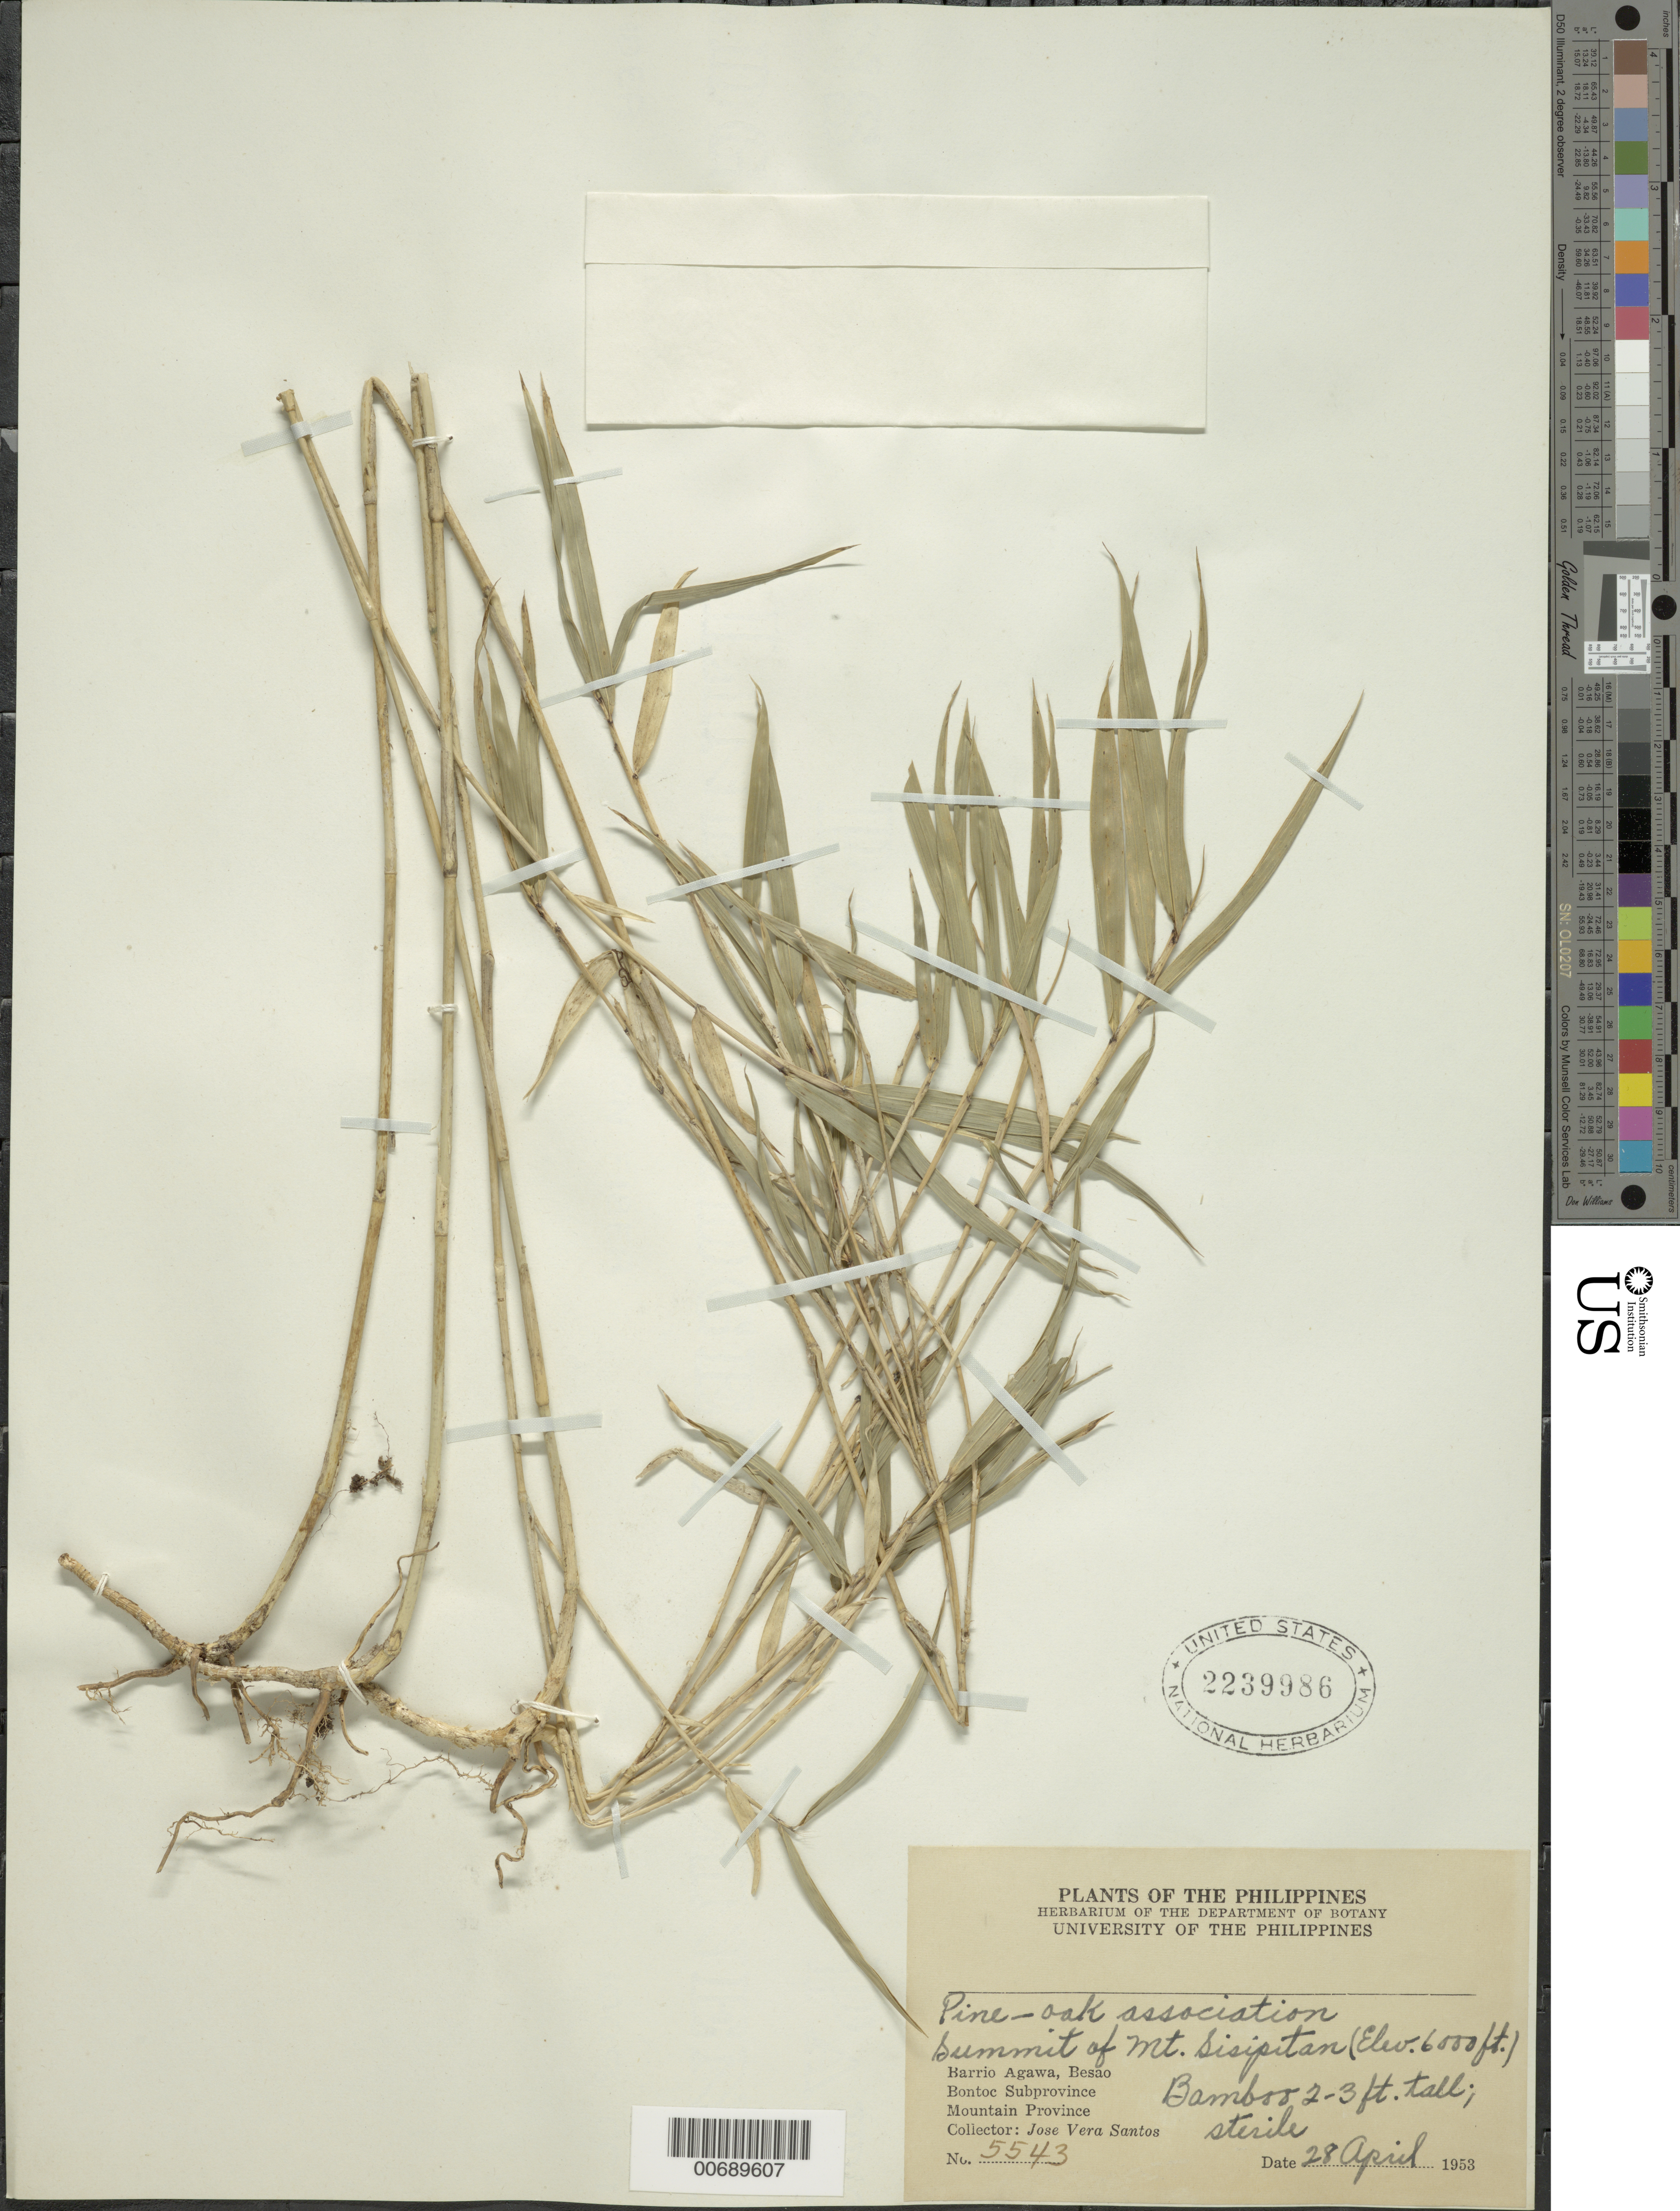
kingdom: Plantae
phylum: Tracheophyta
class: Liliopsida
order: Poales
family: Poaceae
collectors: J. V. Santos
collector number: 5543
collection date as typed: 28 Apr 1953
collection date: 1953-04-28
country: Philippines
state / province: Cordillera (Administrative Region)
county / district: Mountain province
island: Luzon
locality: Mt. Sisipitan, Barrio Agawa, Besao, Bontoc Subprov.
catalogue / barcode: US 2239986